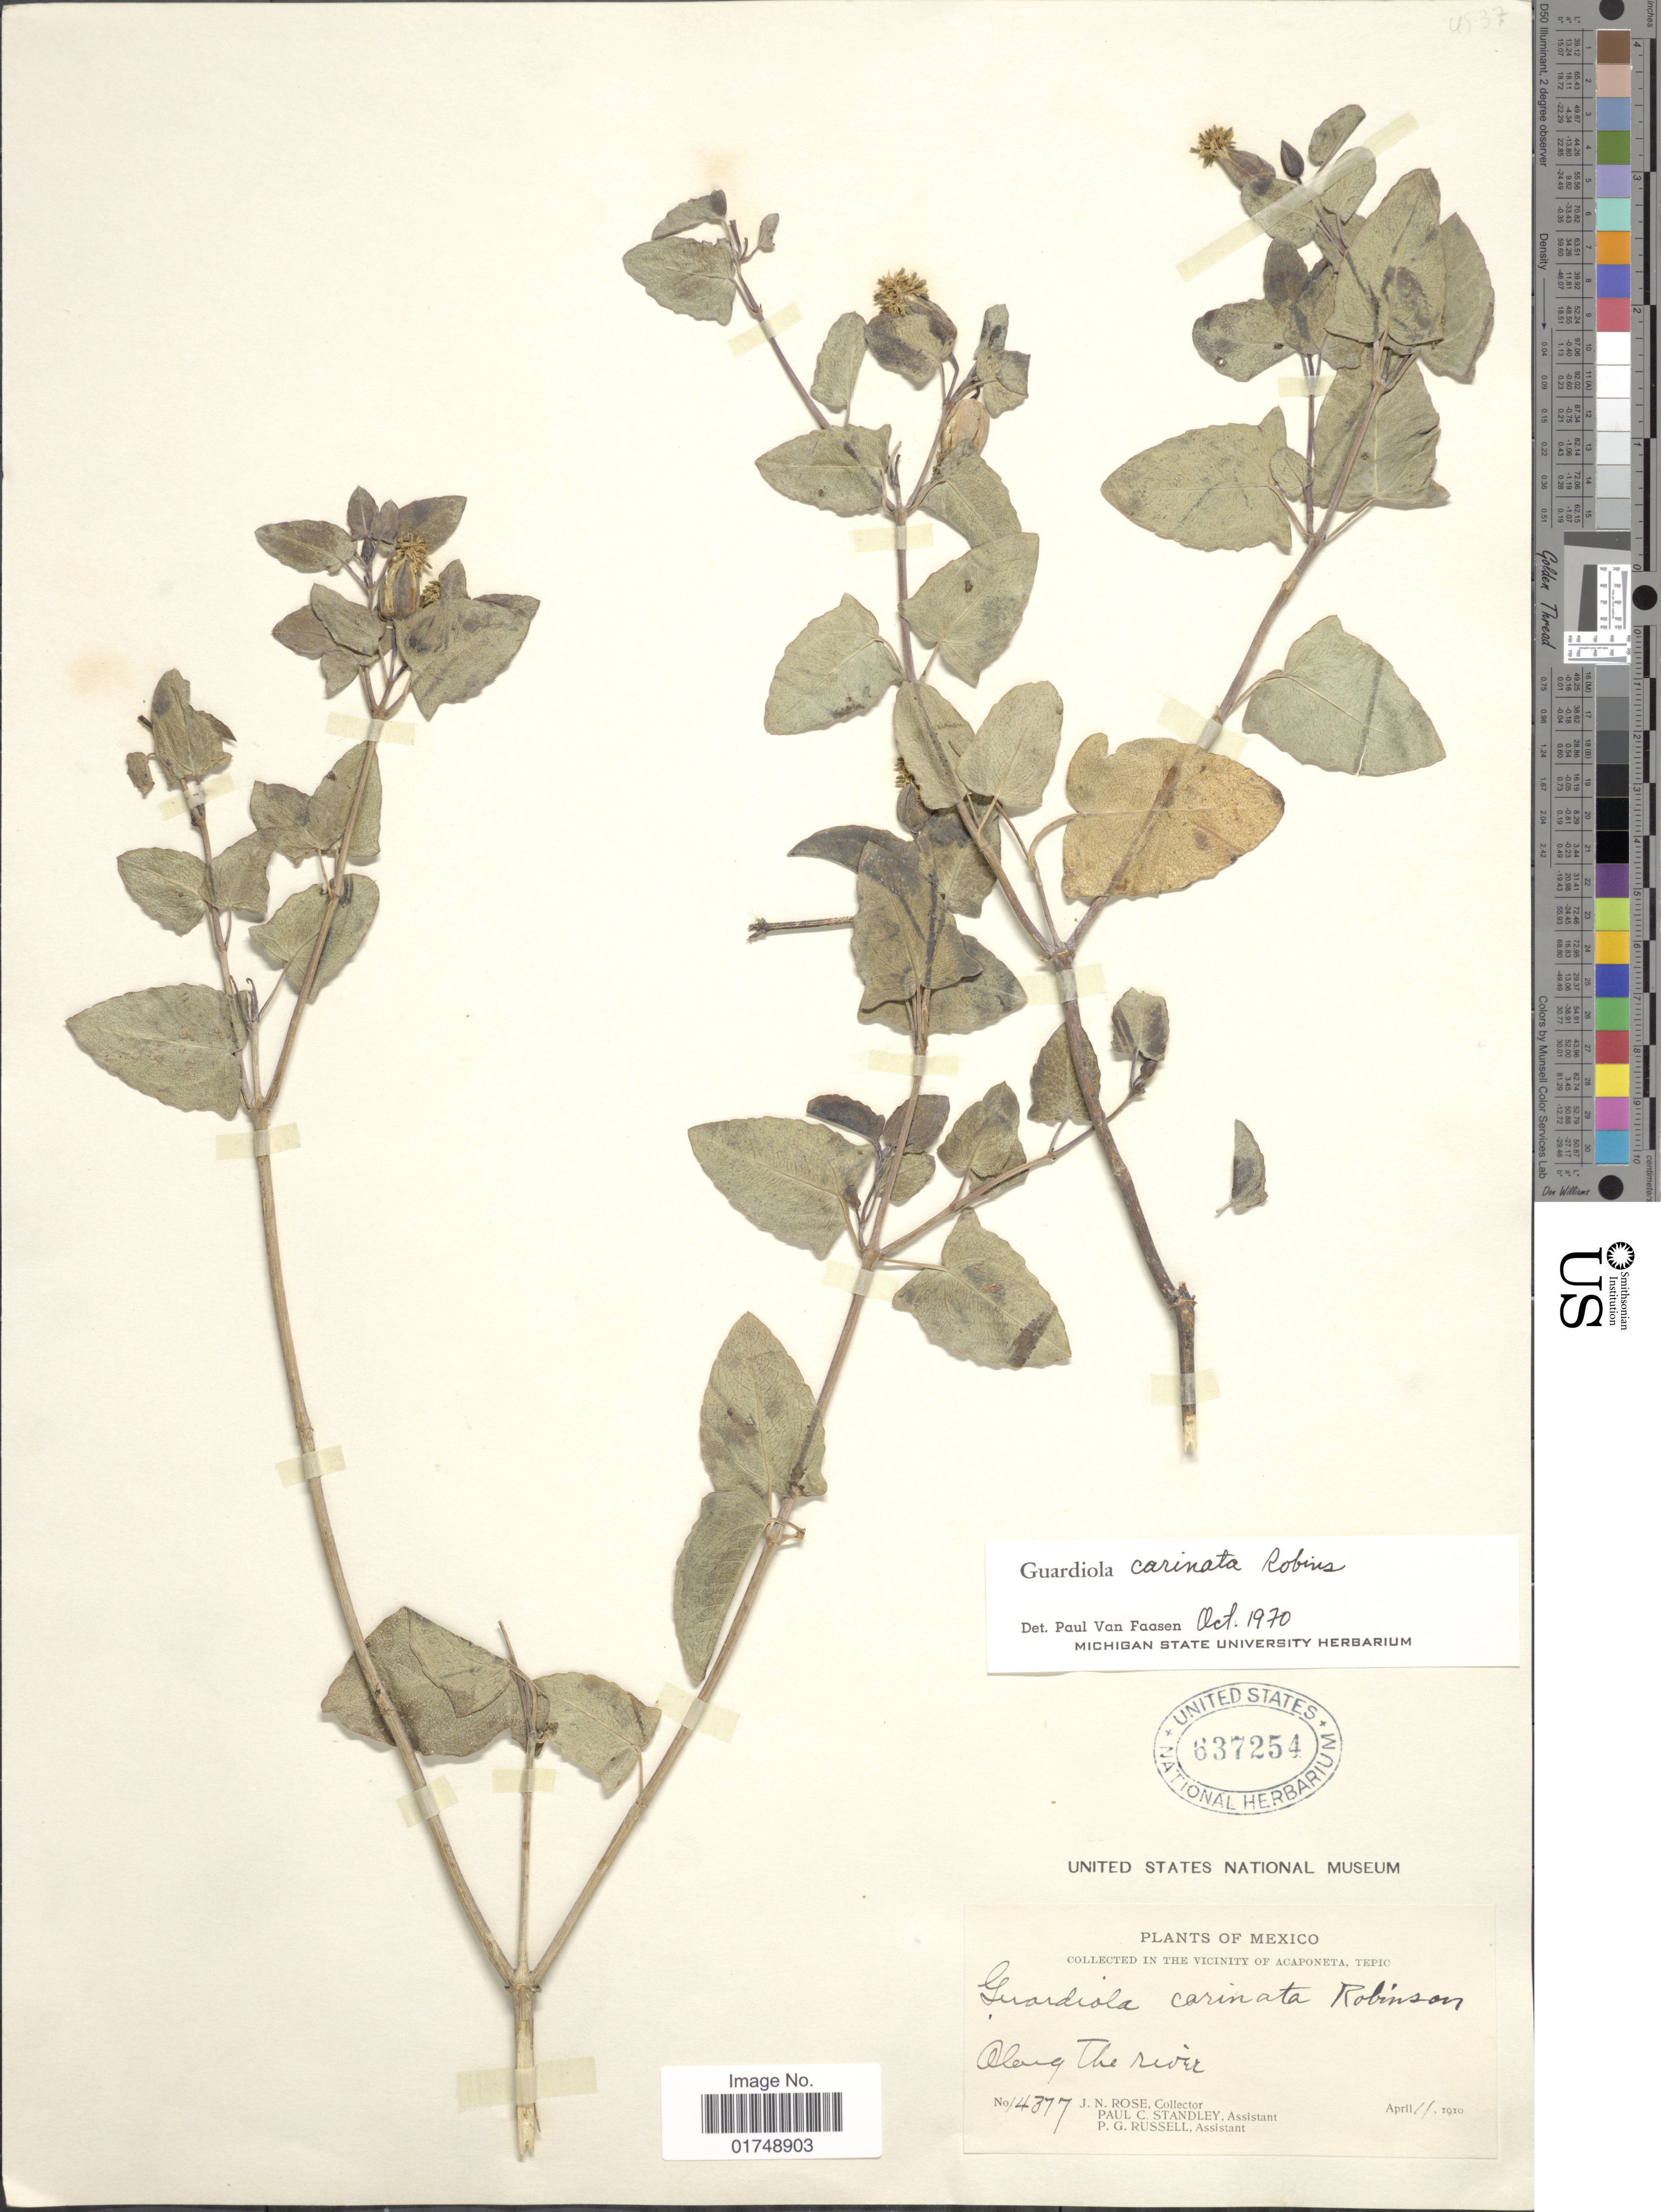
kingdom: Plantae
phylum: Tracheophyta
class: Magnoliopsida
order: Asterales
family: Asteraceae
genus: Guardiola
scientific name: Guardiola carinata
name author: B.L. Rob.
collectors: J. N. Rose, P. C. Standley & P. G. Russell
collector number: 14377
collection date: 1910-04-11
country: Mexico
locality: The vicinity of Acaponeta, Tepic. Along the river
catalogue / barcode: US 637254